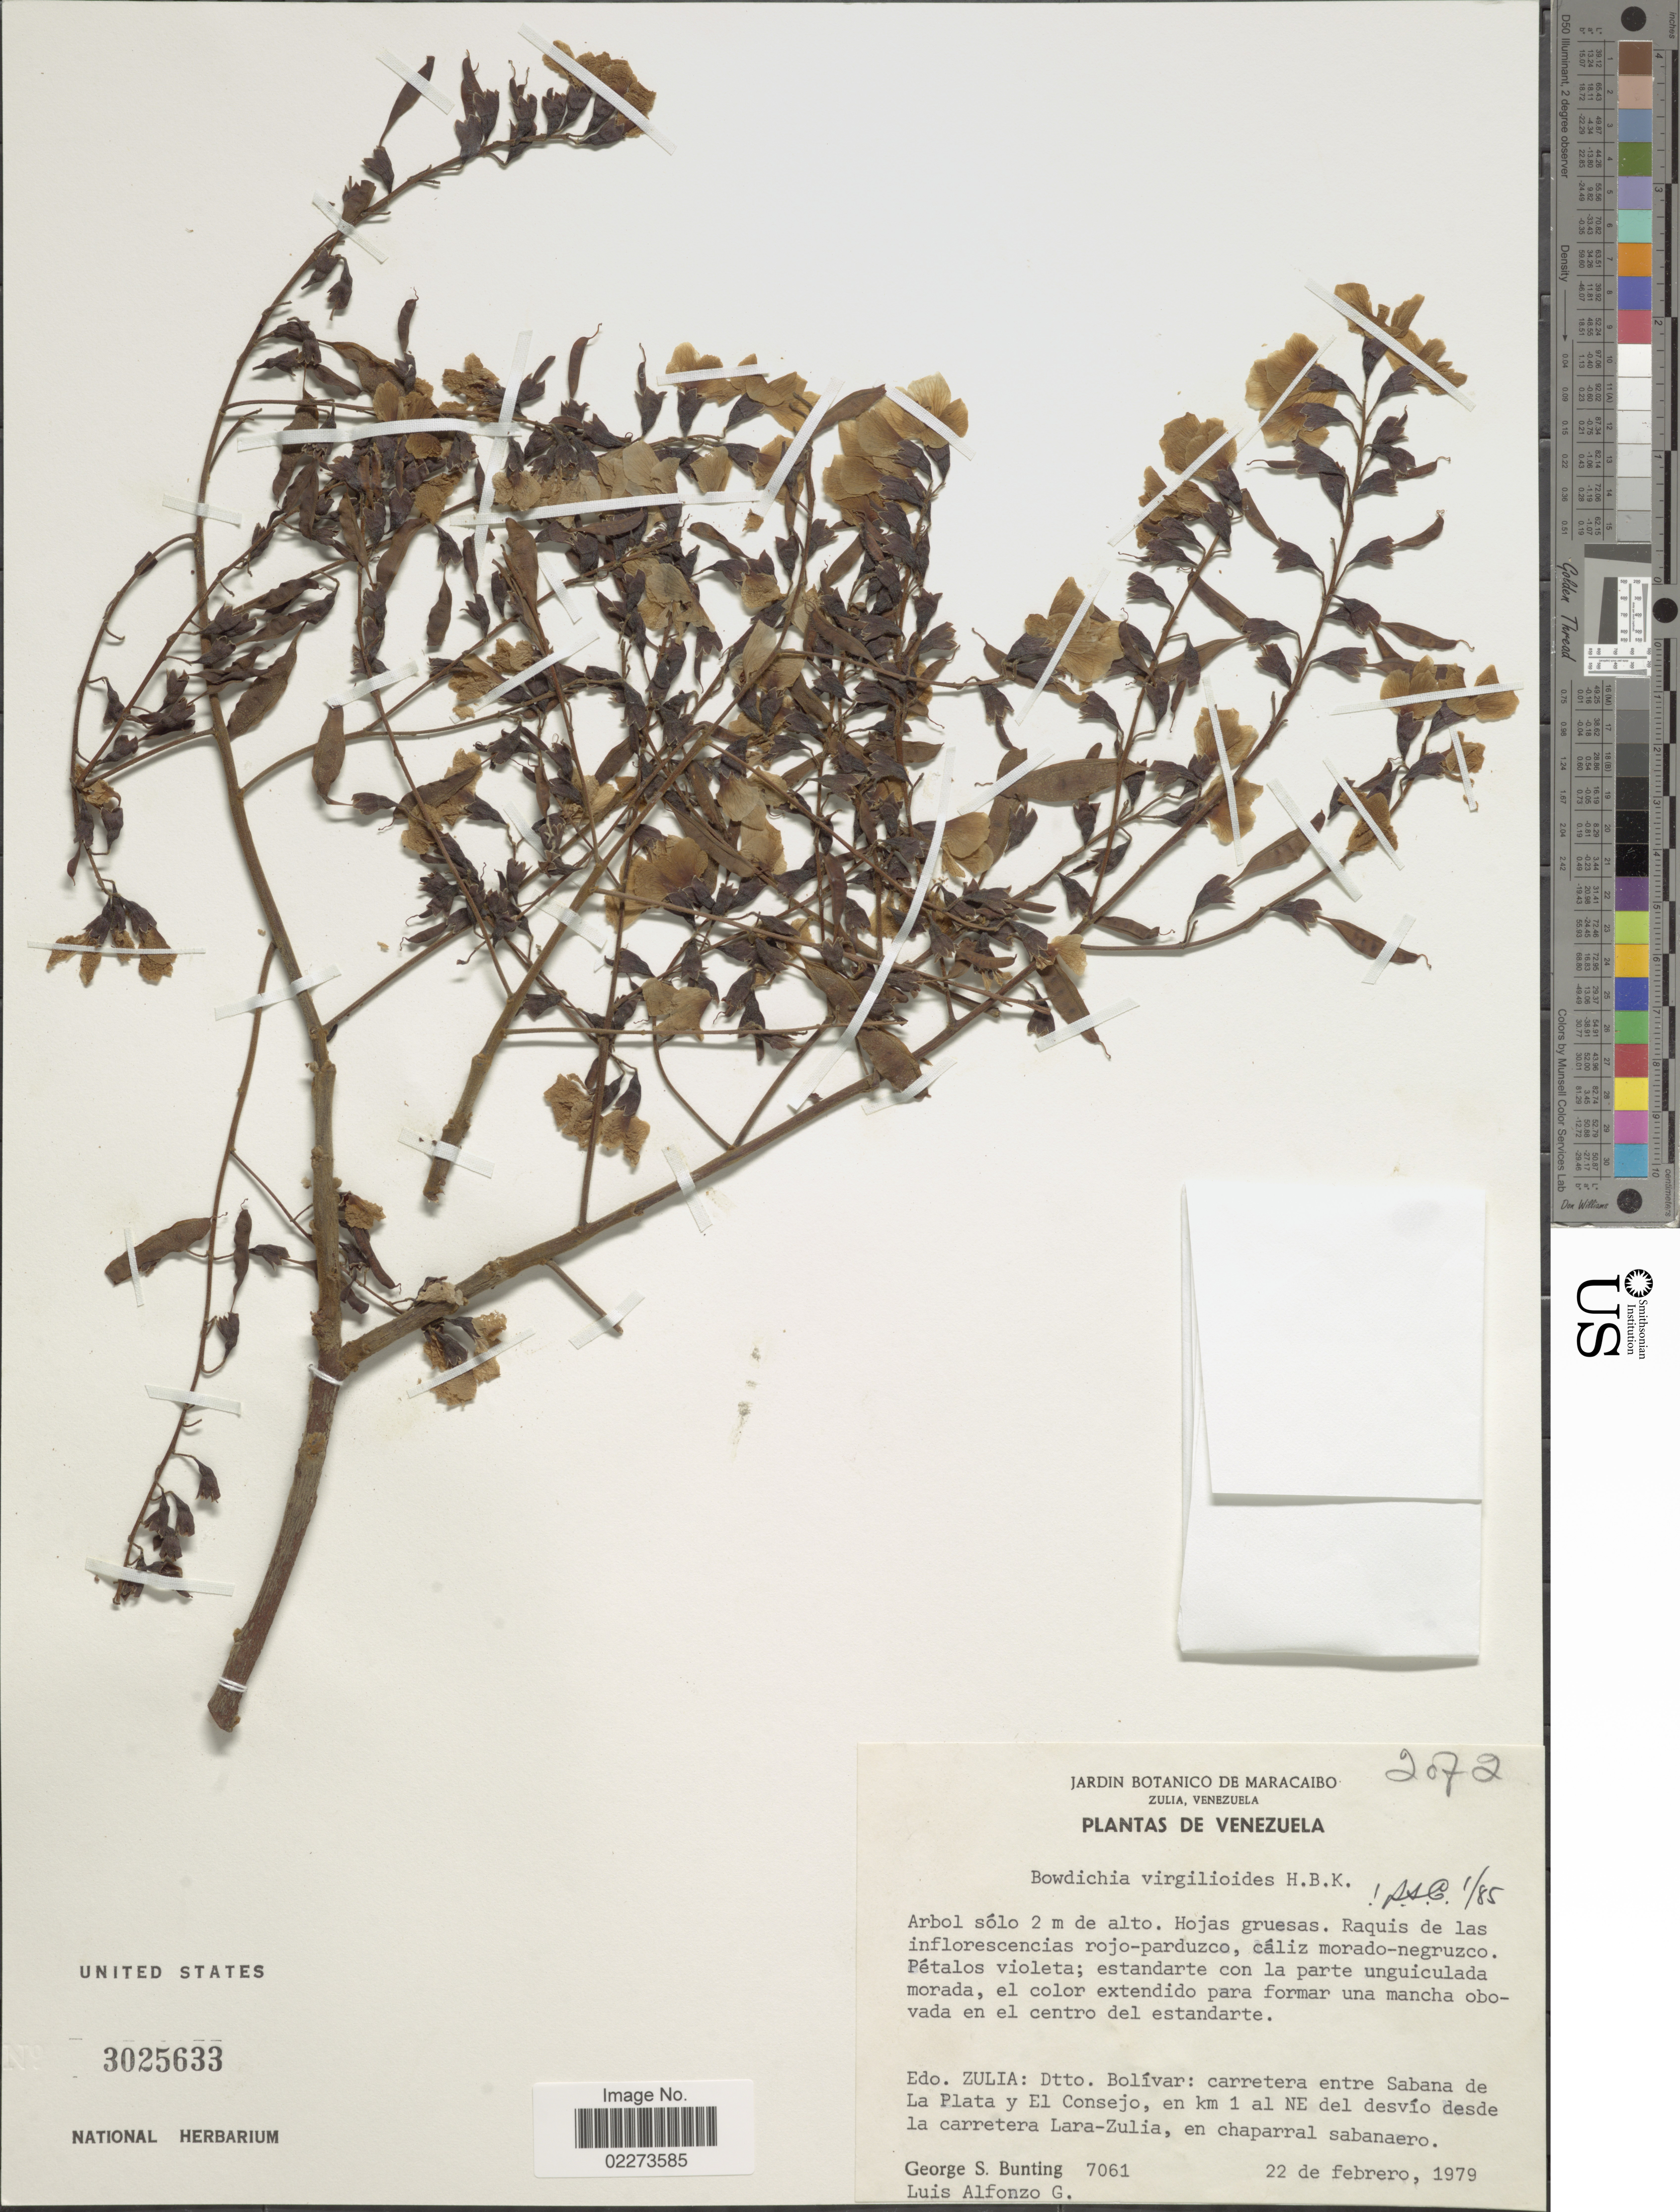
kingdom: Plantae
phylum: Tracheophyta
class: Magnoliopsida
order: Fabales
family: Fabaceae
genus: Bowdichia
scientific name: Bowdichia virgilioides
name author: Kunth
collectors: G. S. Bunting & L. Alfonzo G.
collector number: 7061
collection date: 1979-02-22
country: Venezuela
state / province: Zulia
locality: Dtto. Bolivar: carretera entre Sabana de La Plata y El Consejo, en km 1 al NE del desvio desde la carretera Lara-Zuila, en chaparral sabanaero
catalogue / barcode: US 3025633